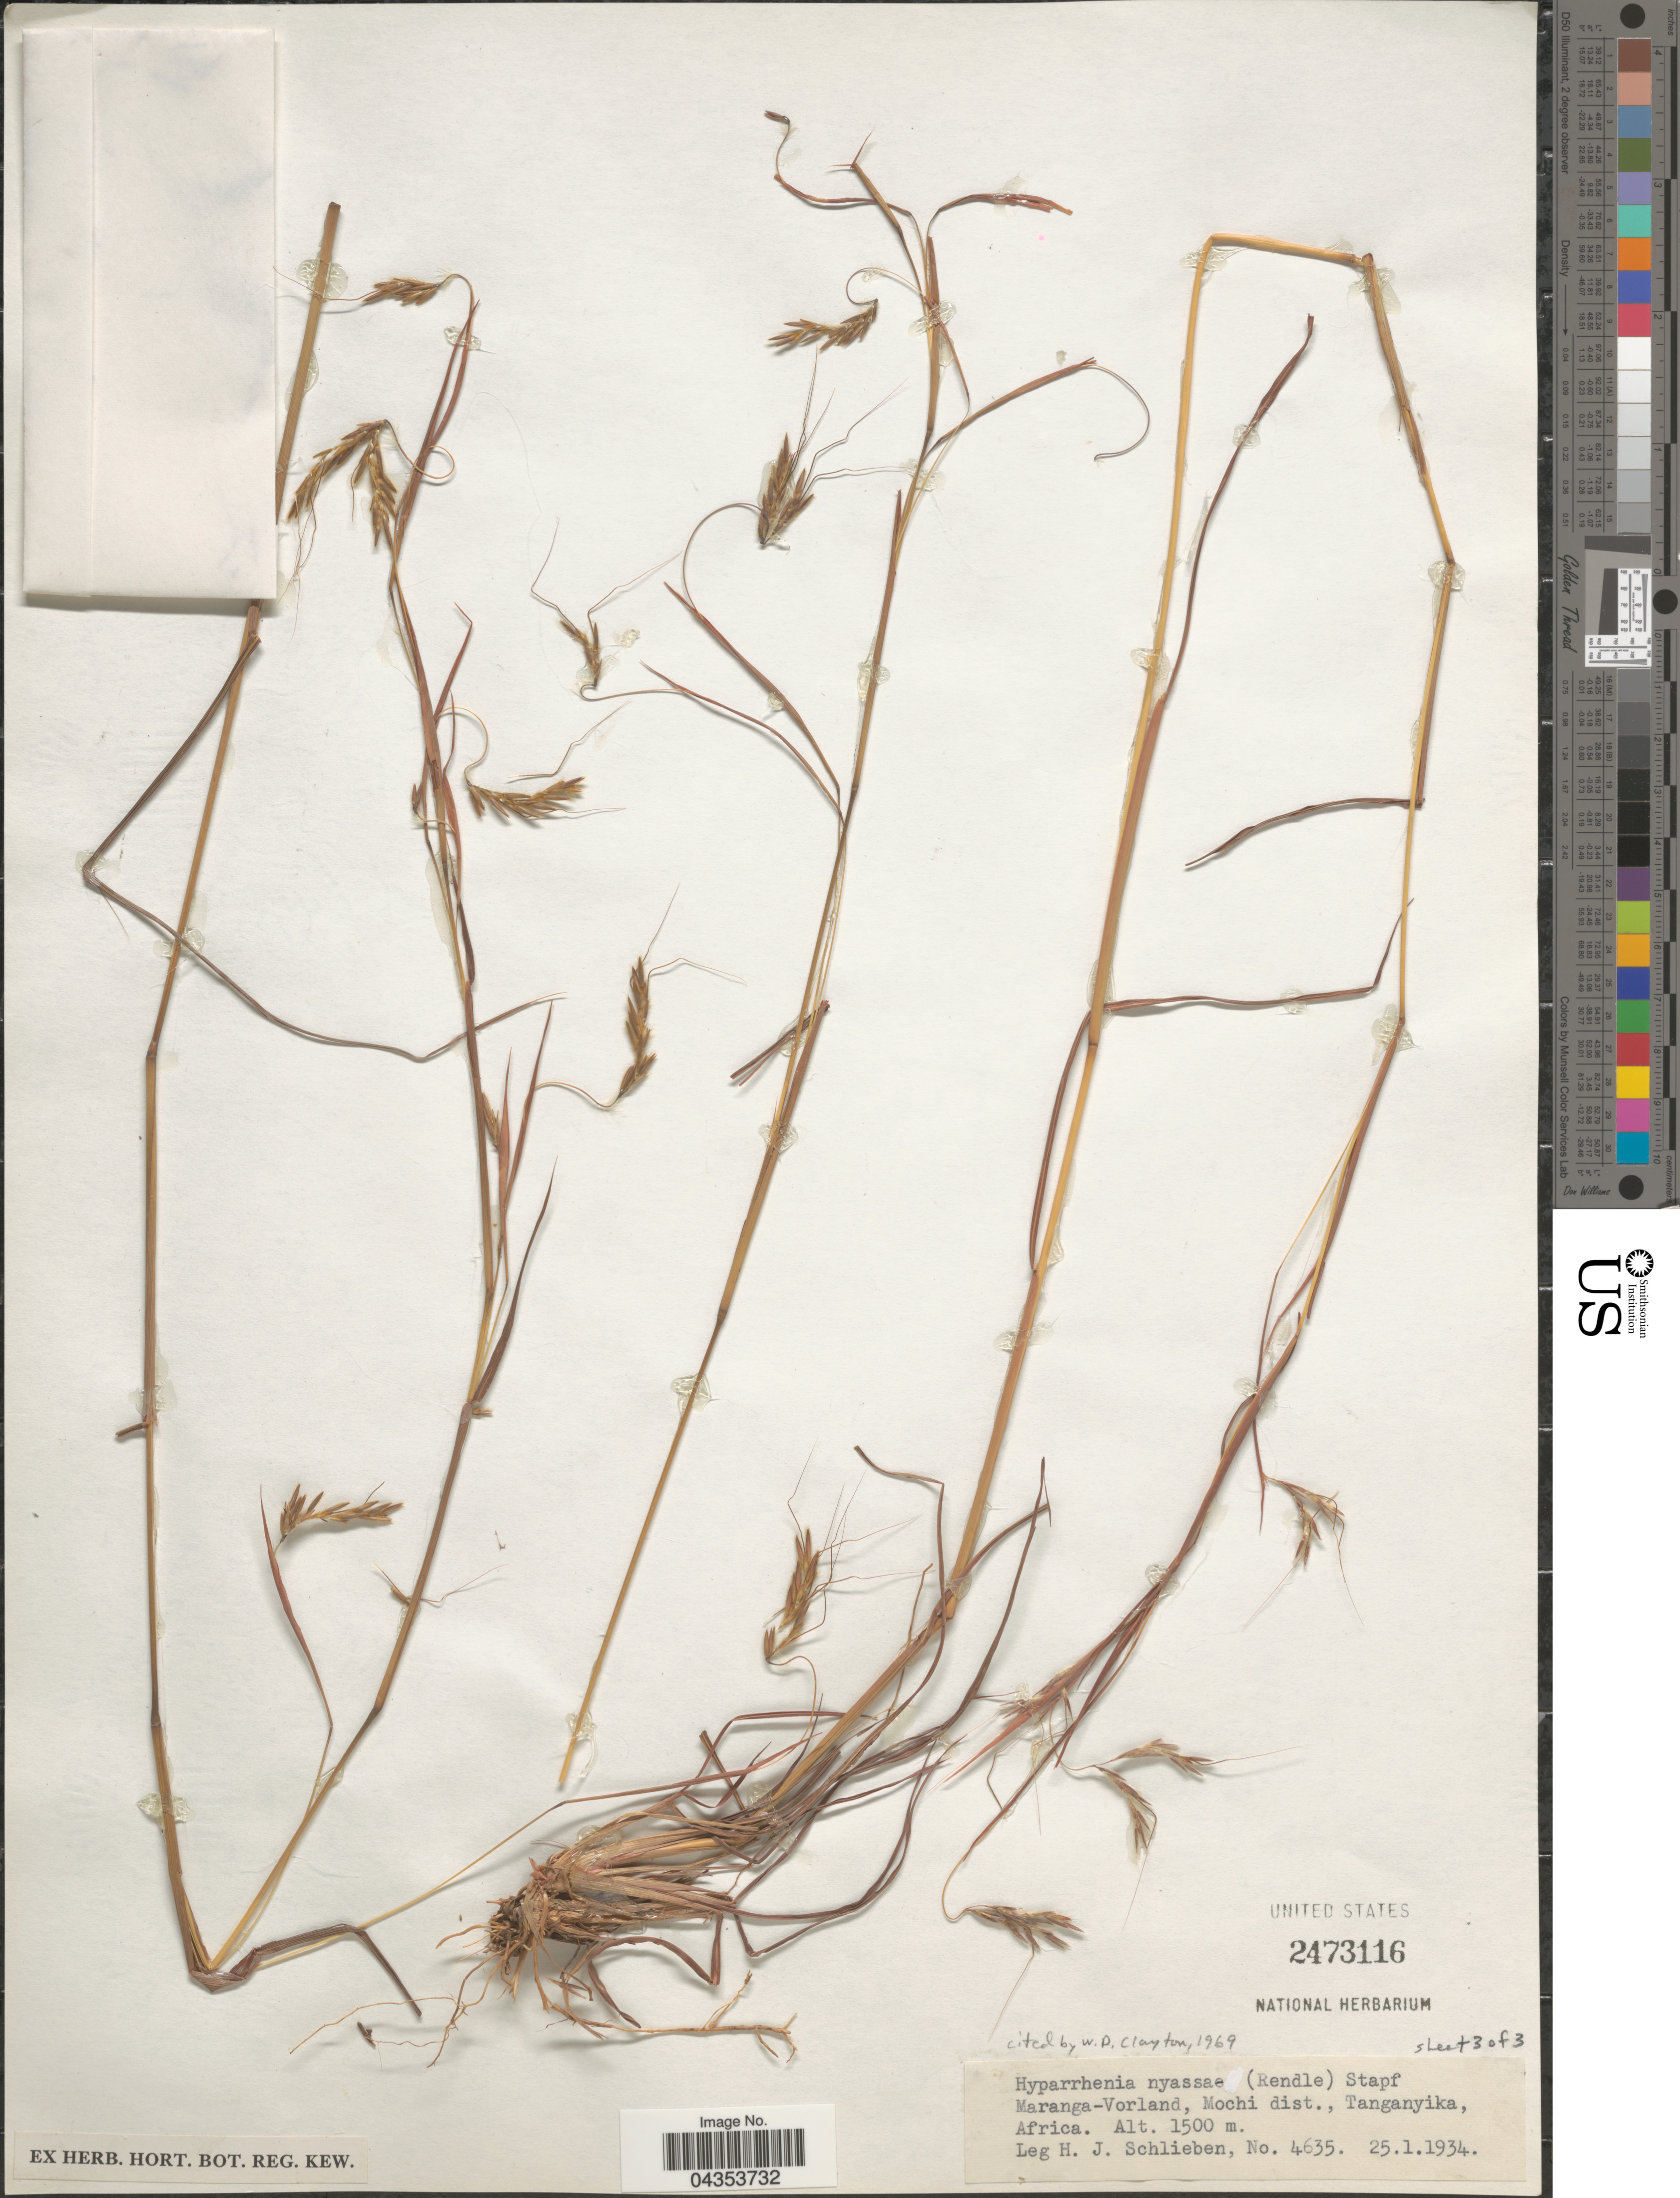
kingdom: Plantae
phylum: Tracheophyta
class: Liliopsida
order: Poales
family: Poaceae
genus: Hyparrhenia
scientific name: Hyparrhenia nyassae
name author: (Rendle) Stapf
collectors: H. J. Schlieben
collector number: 4635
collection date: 1934-01-25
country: Tanzania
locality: Maranga-Vorland, Mochi dist.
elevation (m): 1500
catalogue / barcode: US 2473116